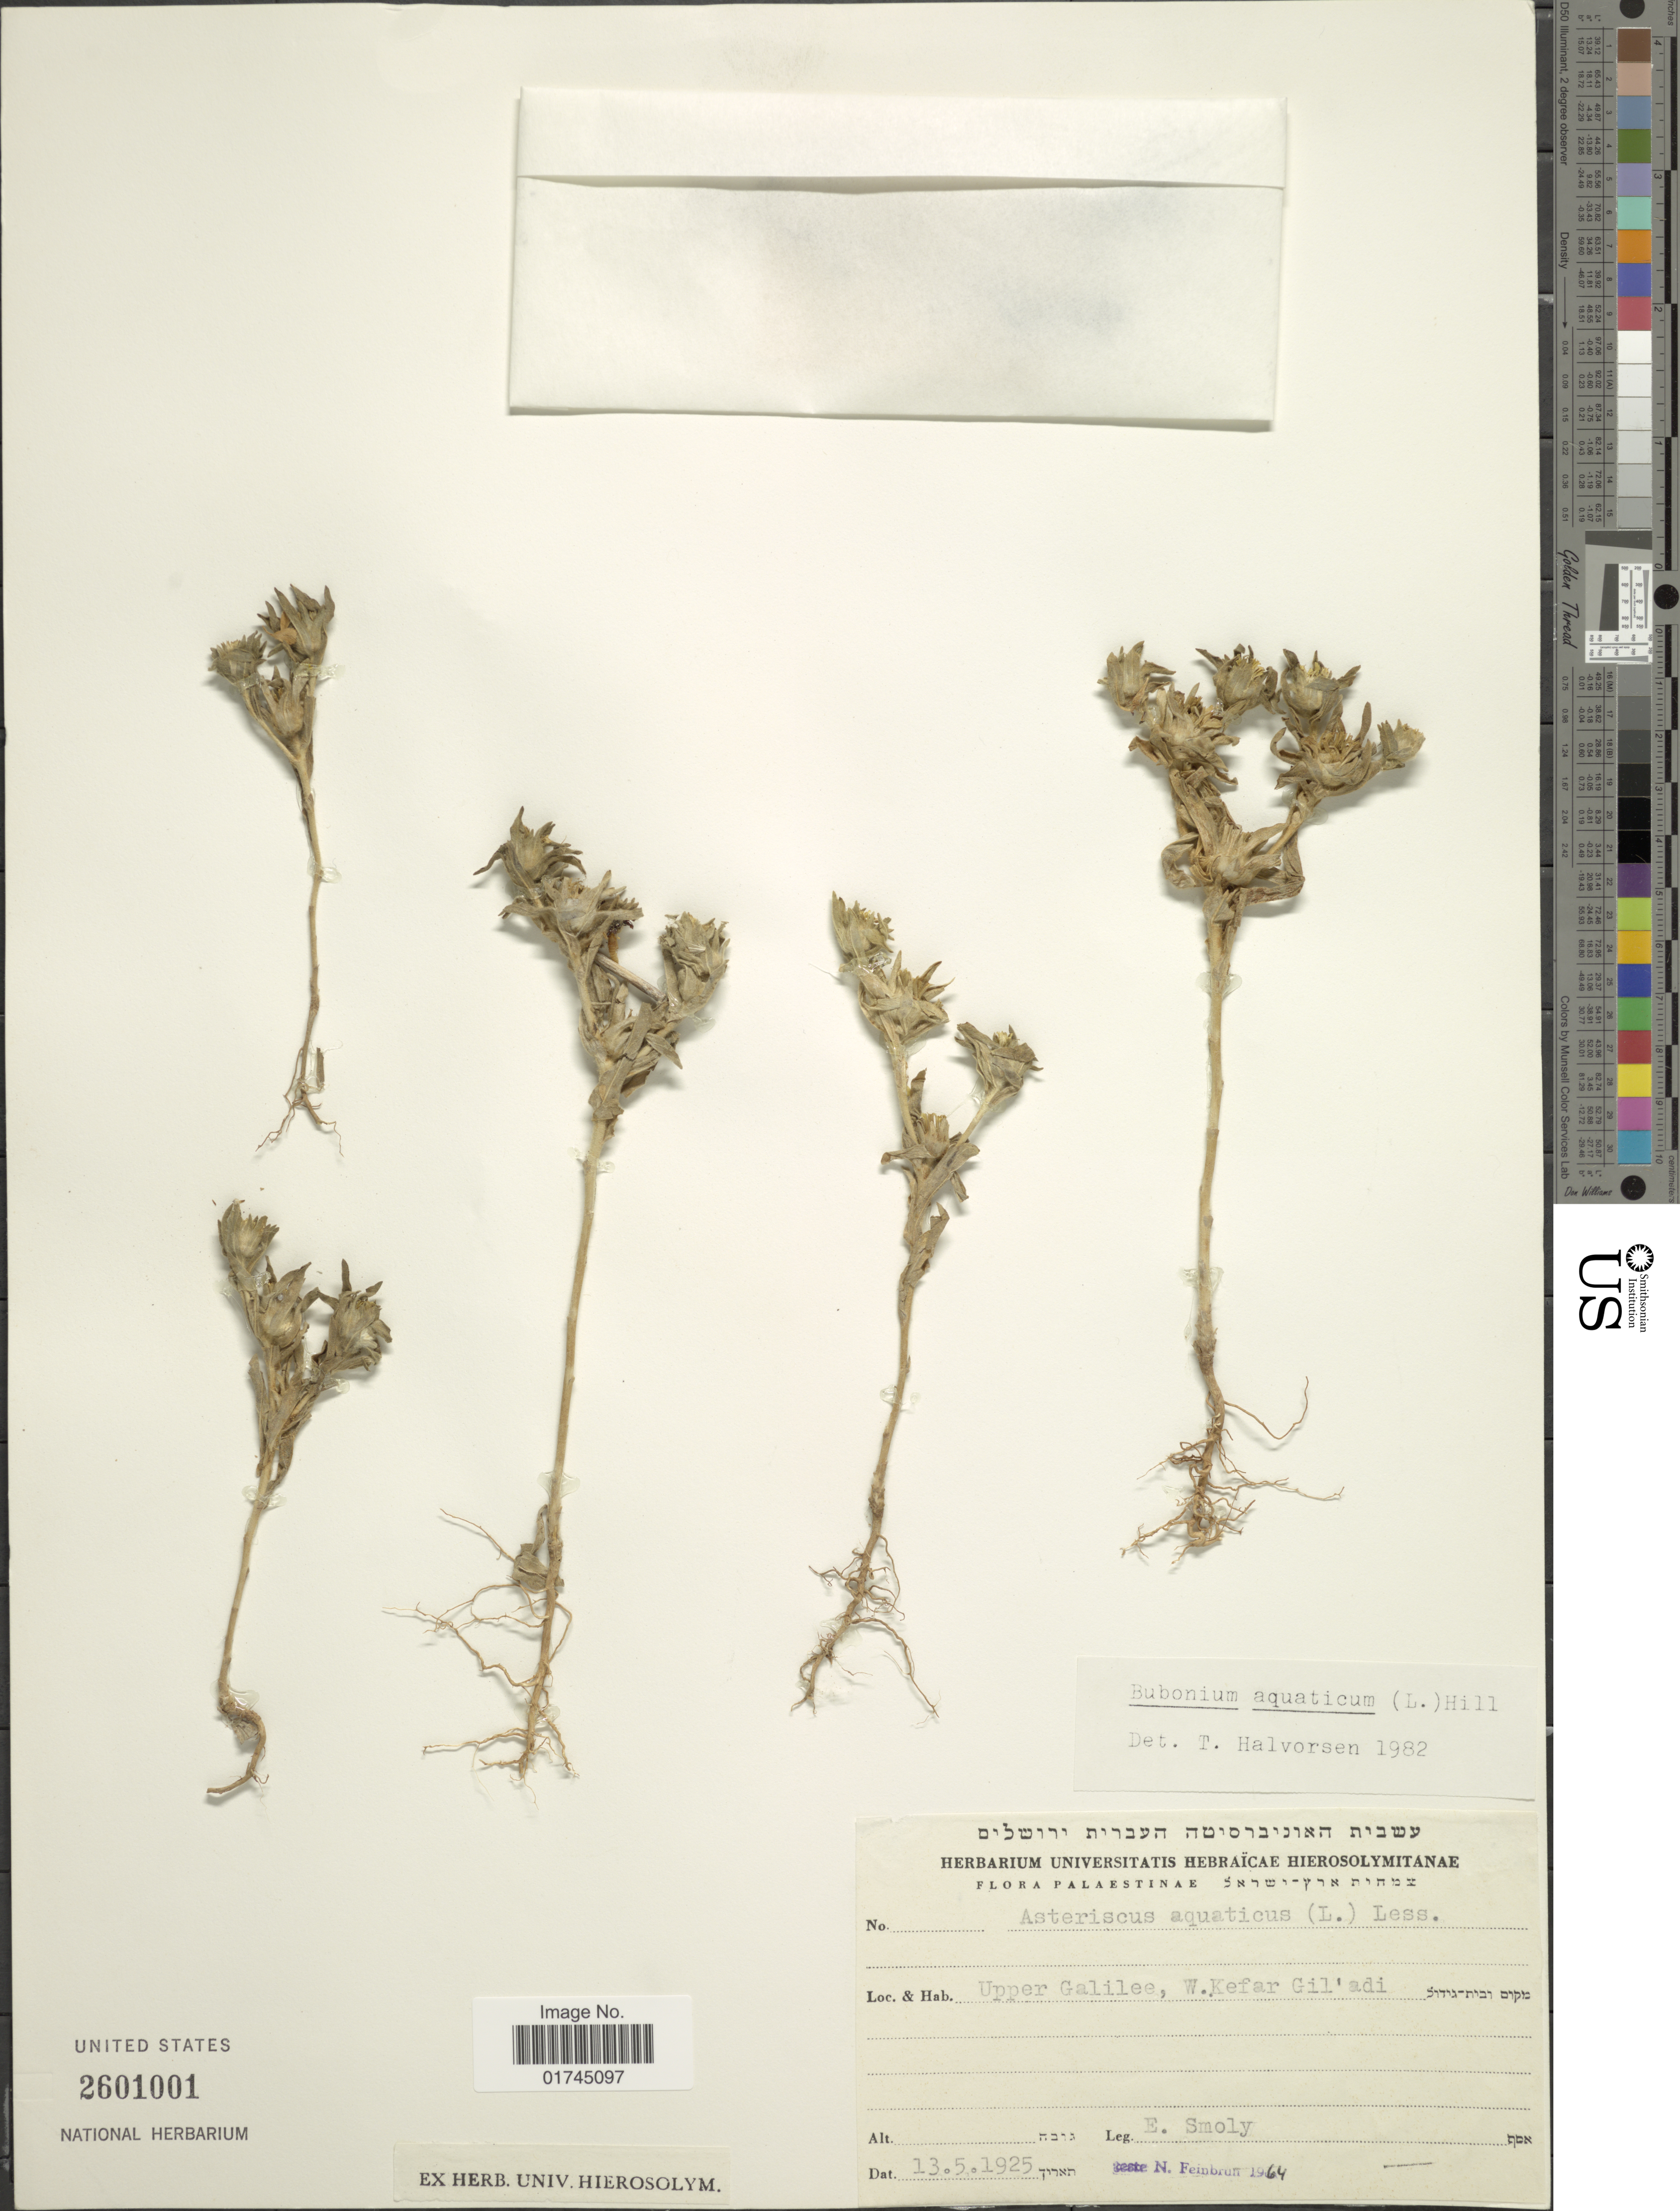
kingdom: Plantae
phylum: Tracheophyta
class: Magnoliopsida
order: Asterales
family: Asteraceae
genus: Nauplius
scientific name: Nauplius aquaticus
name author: (L.) Less.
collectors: E. Smoly & N. Feinbrun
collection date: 1925-05-13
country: Israel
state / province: Northern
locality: Palaestinae, Upper Galilee, W. Kefar, Gil'adi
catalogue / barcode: US 2601001